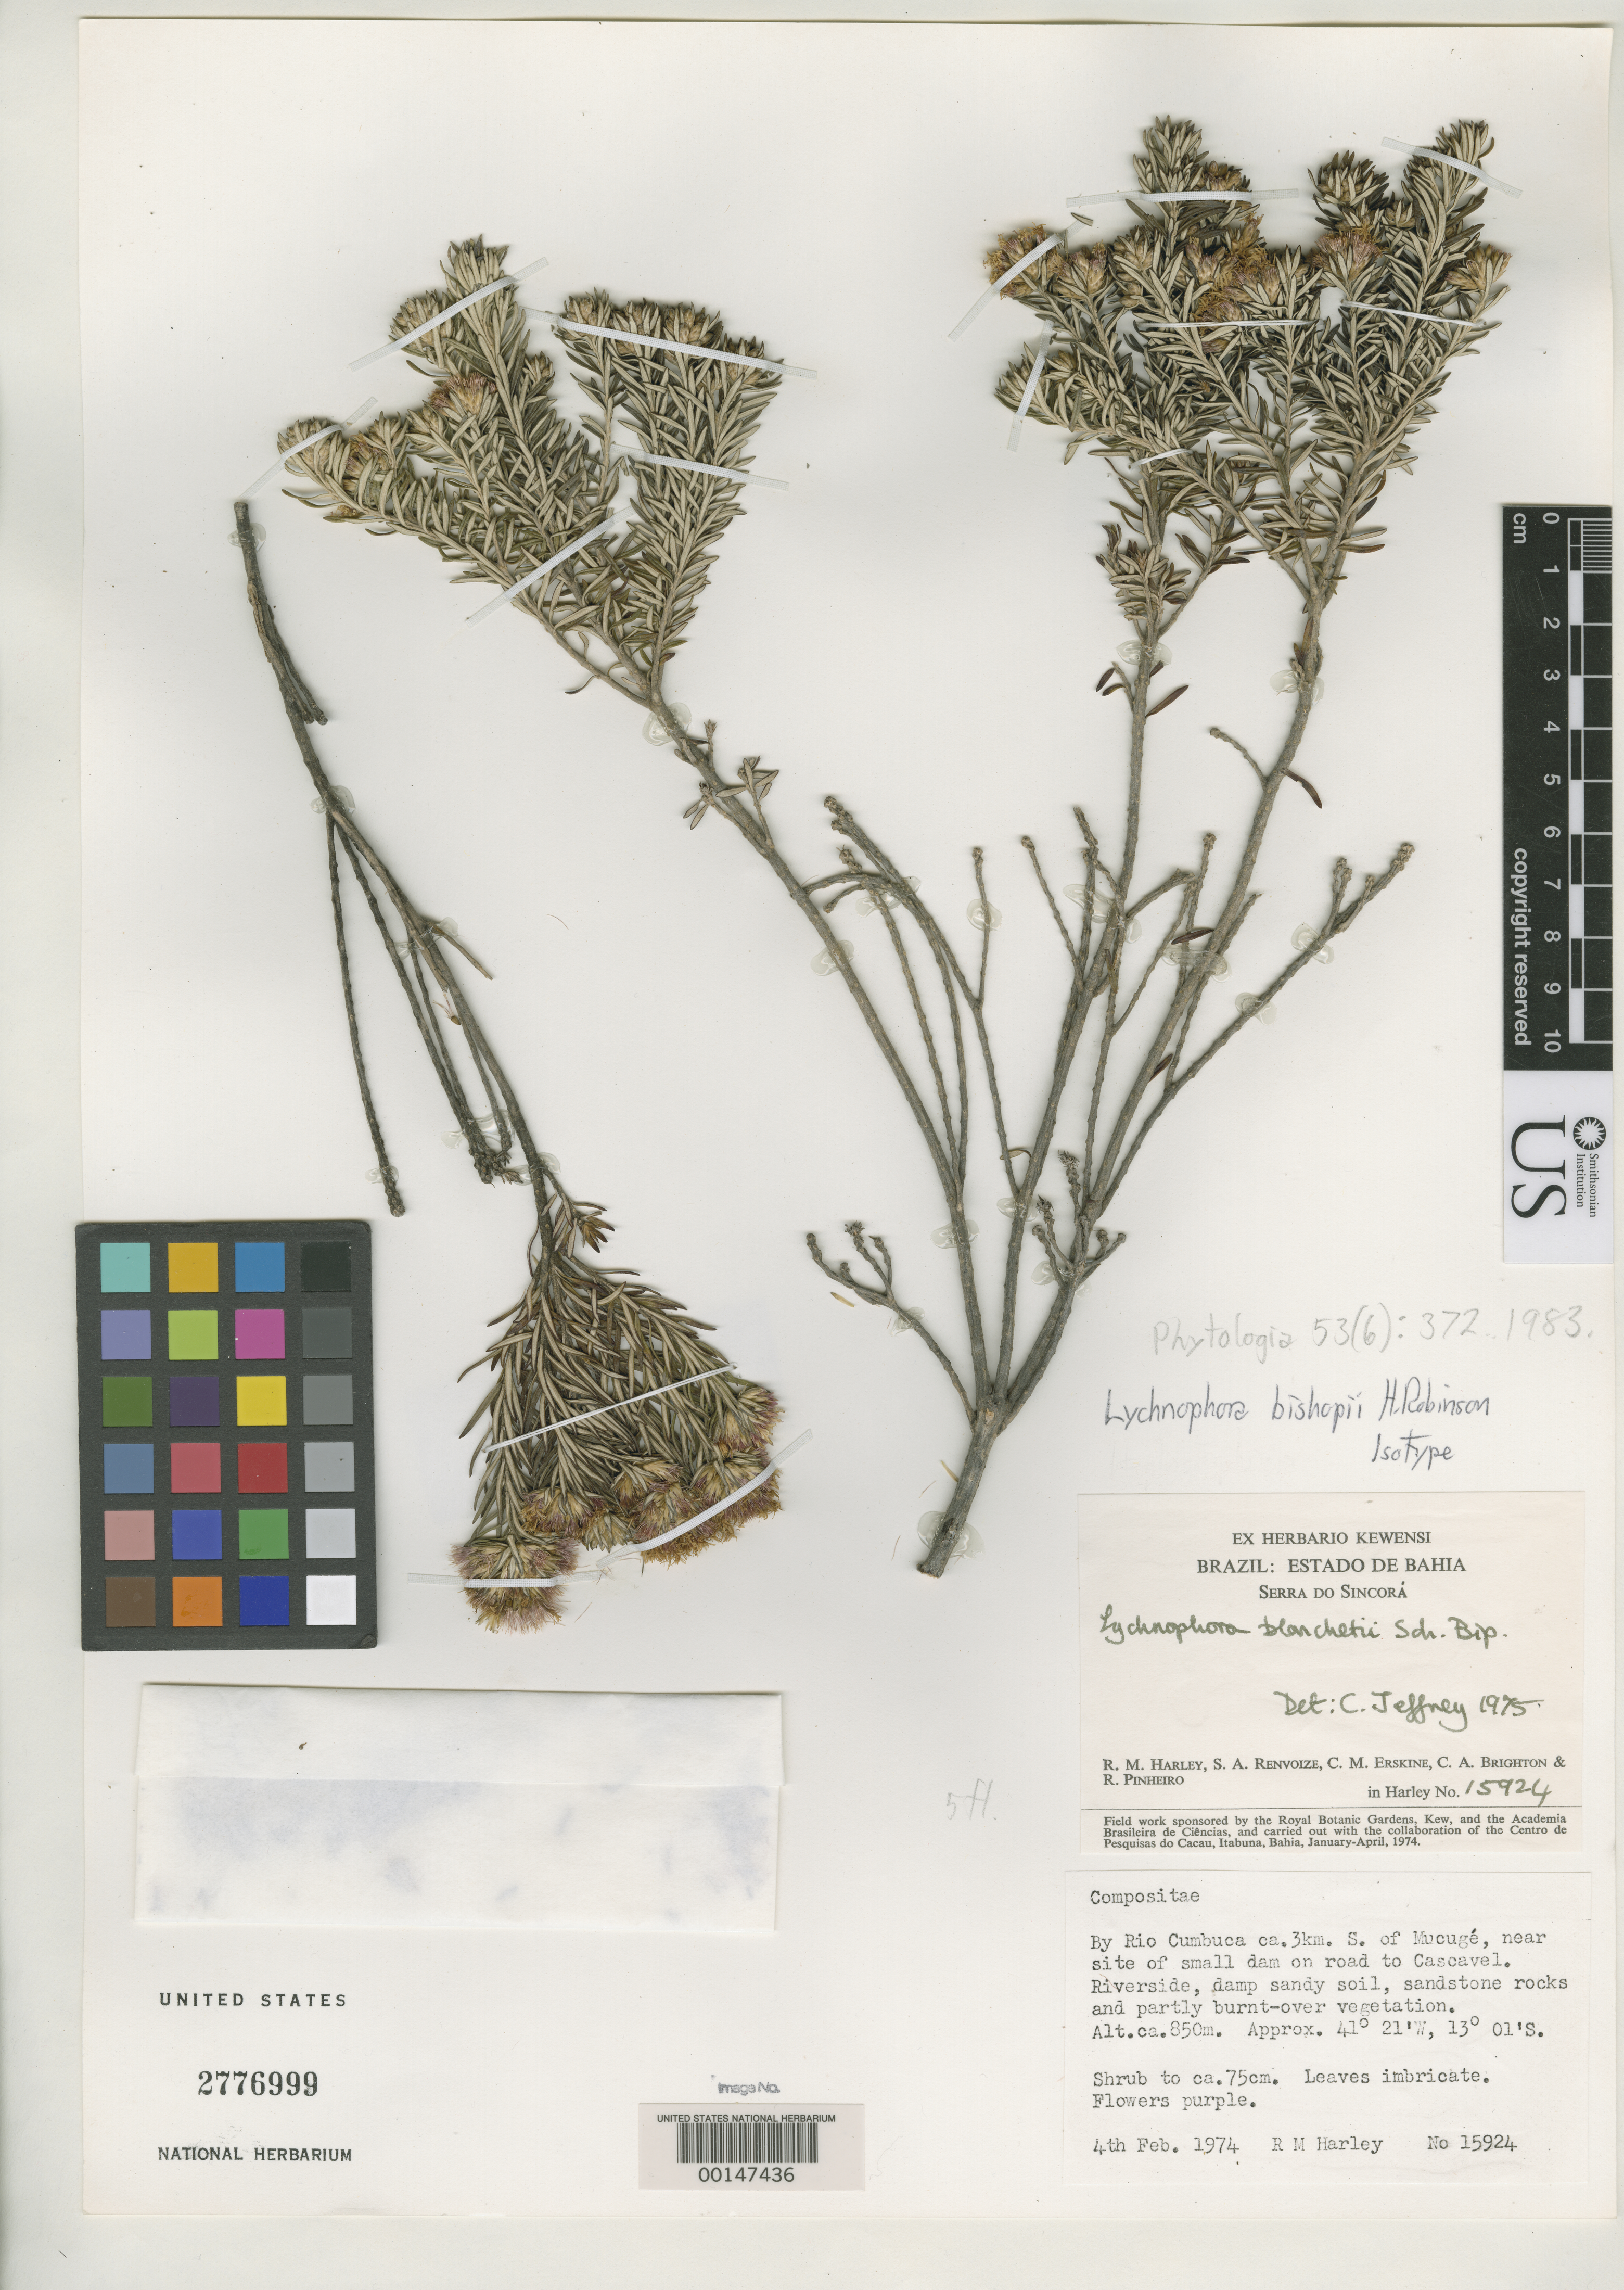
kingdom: Plantae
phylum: Tracheophyta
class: Magnoliopsida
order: Asterales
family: Asteraceae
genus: Lychnophora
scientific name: Lychnophora bishopii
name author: H. Rob.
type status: Isotype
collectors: R. M. Harley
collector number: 15924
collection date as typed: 04 Feb 1974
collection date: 1974-02-04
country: Brazil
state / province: Bahia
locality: Serra do Sincora, by Rio Cumbaca ca. 3 km S of Mucuge.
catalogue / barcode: US 2776999